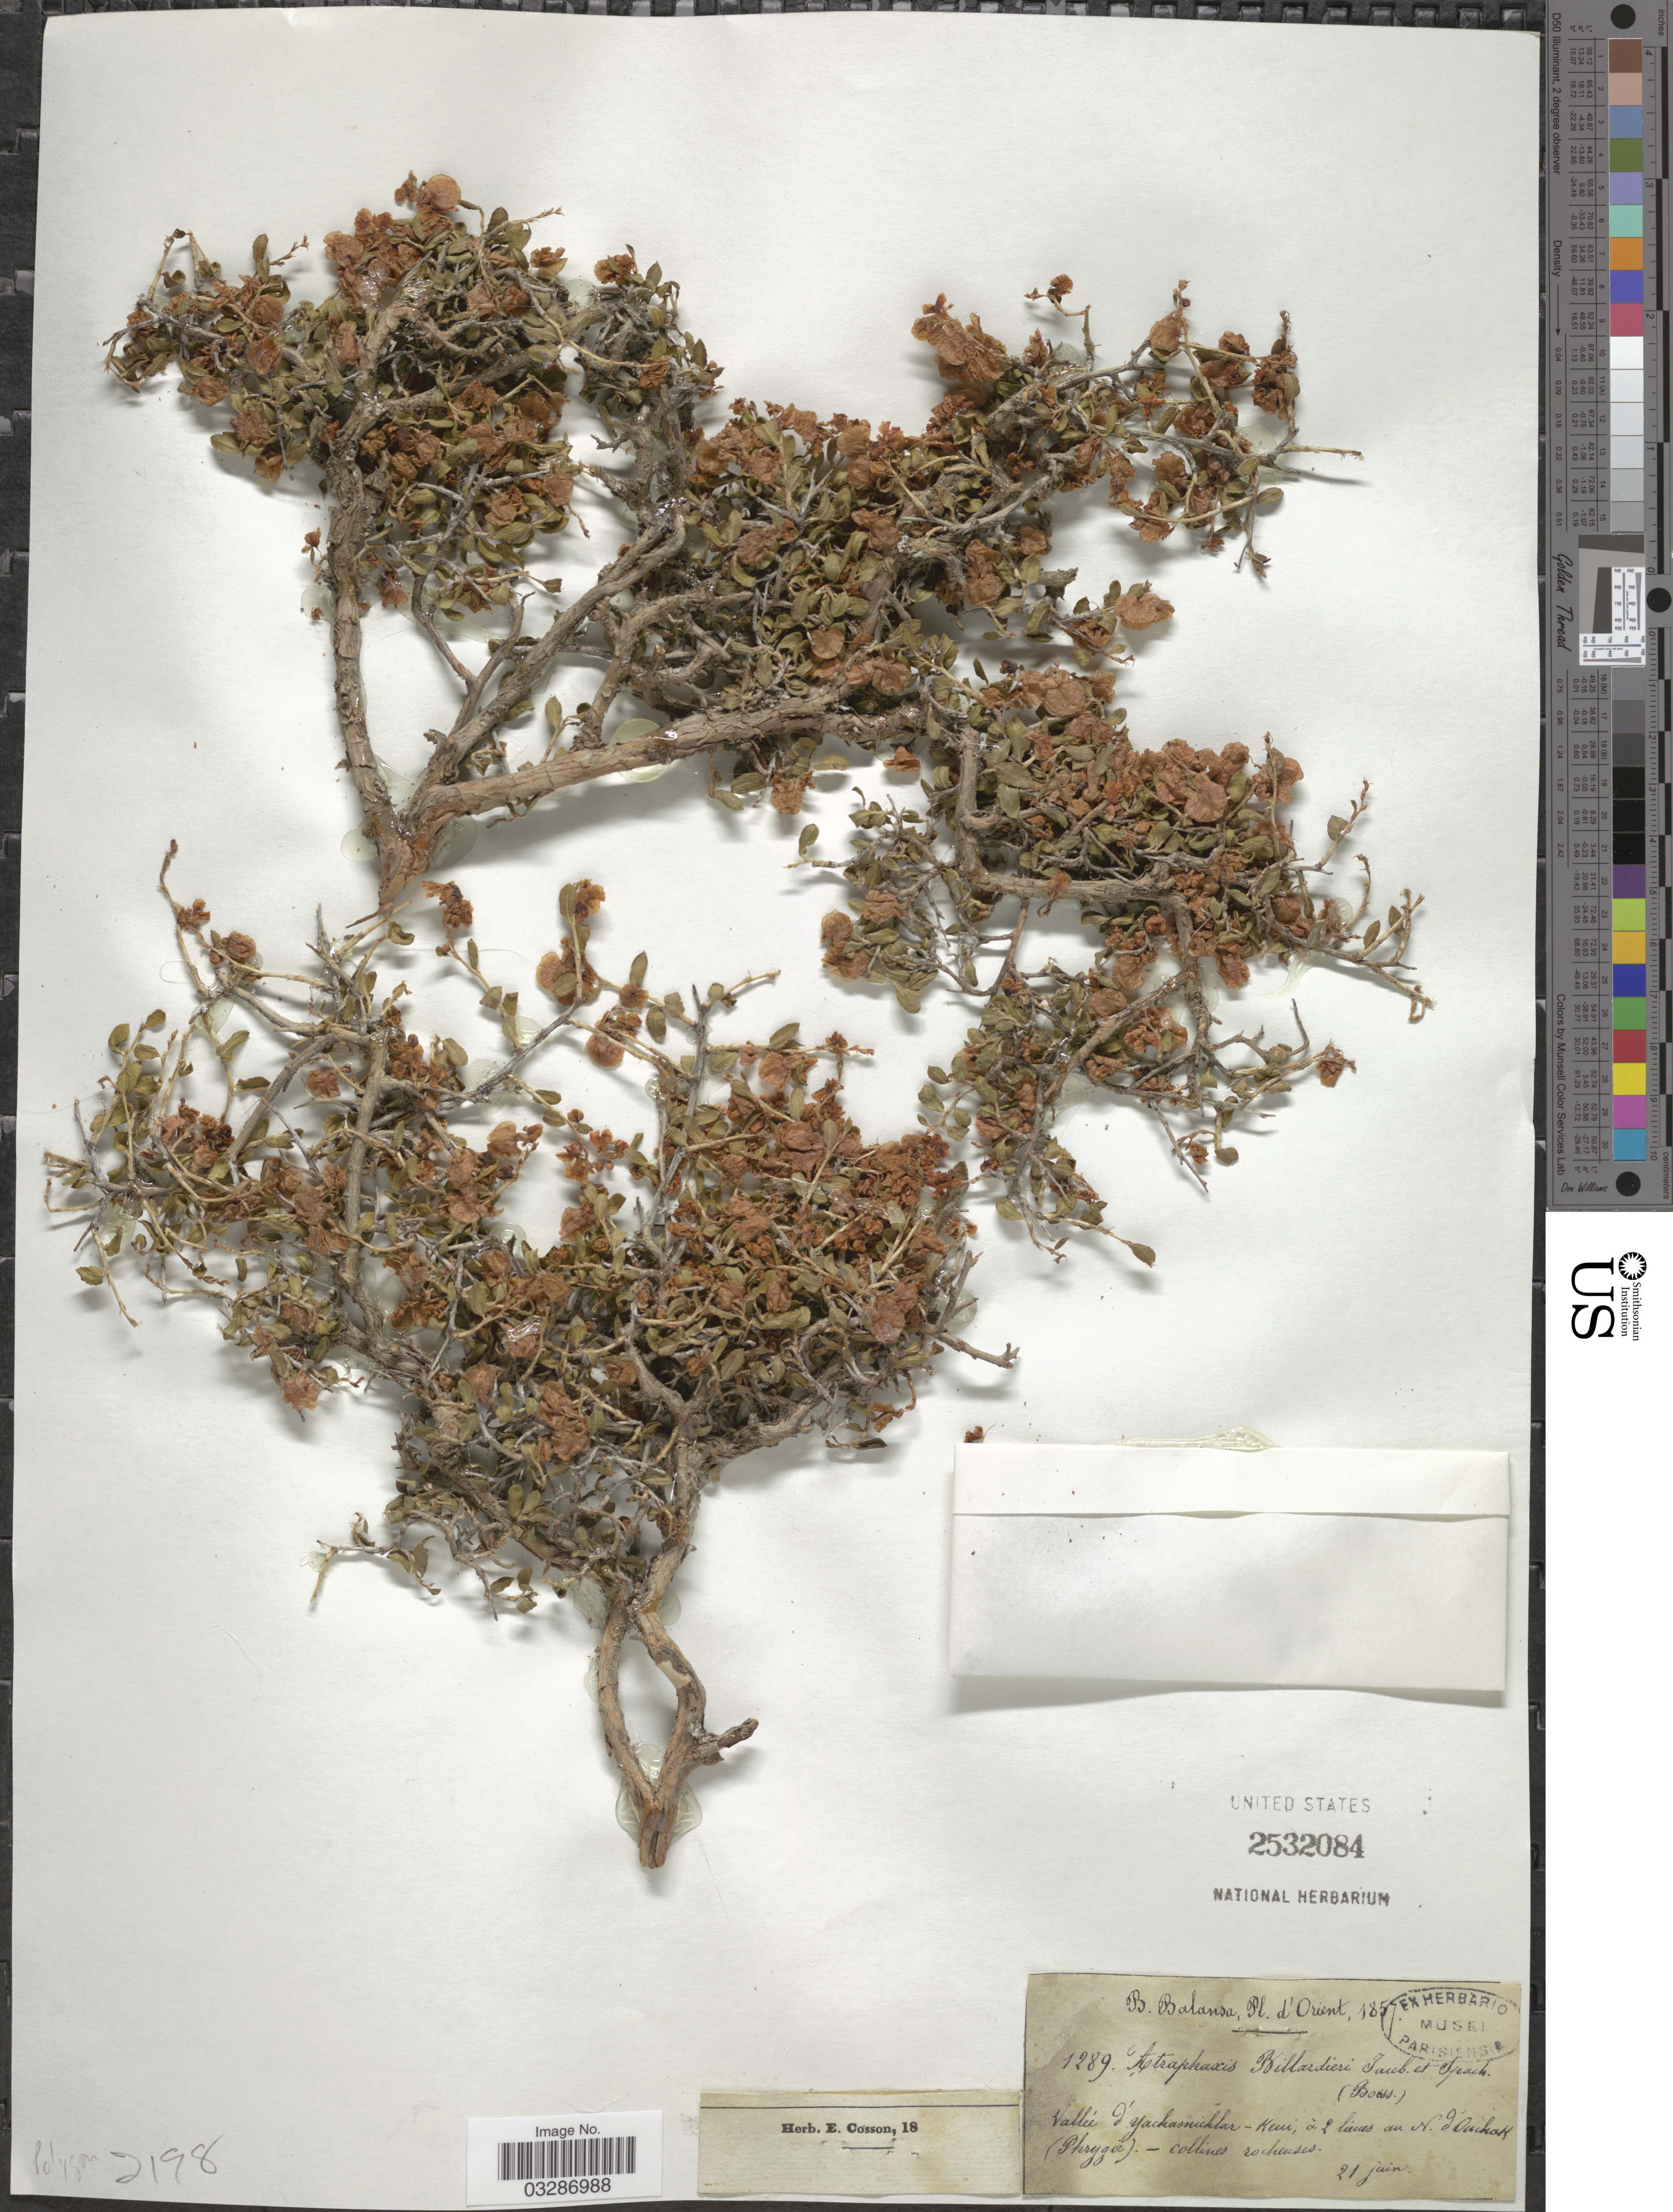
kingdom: Plantae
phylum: Tracheophyta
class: Magnoliopsida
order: Caryophyllales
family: Polygonaceae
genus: Atraphaxis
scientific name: Atraphaxis billardieri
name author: Jaub. & Spach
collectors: B. Balansa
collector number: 1289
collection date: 1857-06-21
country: Turkey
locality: D'Orient. Valleé d'Yachamichlar - Keui, à 2 lieues au N. d'Ouchak (Phrygie) - collines rocheuses.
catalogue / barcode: US 2532084